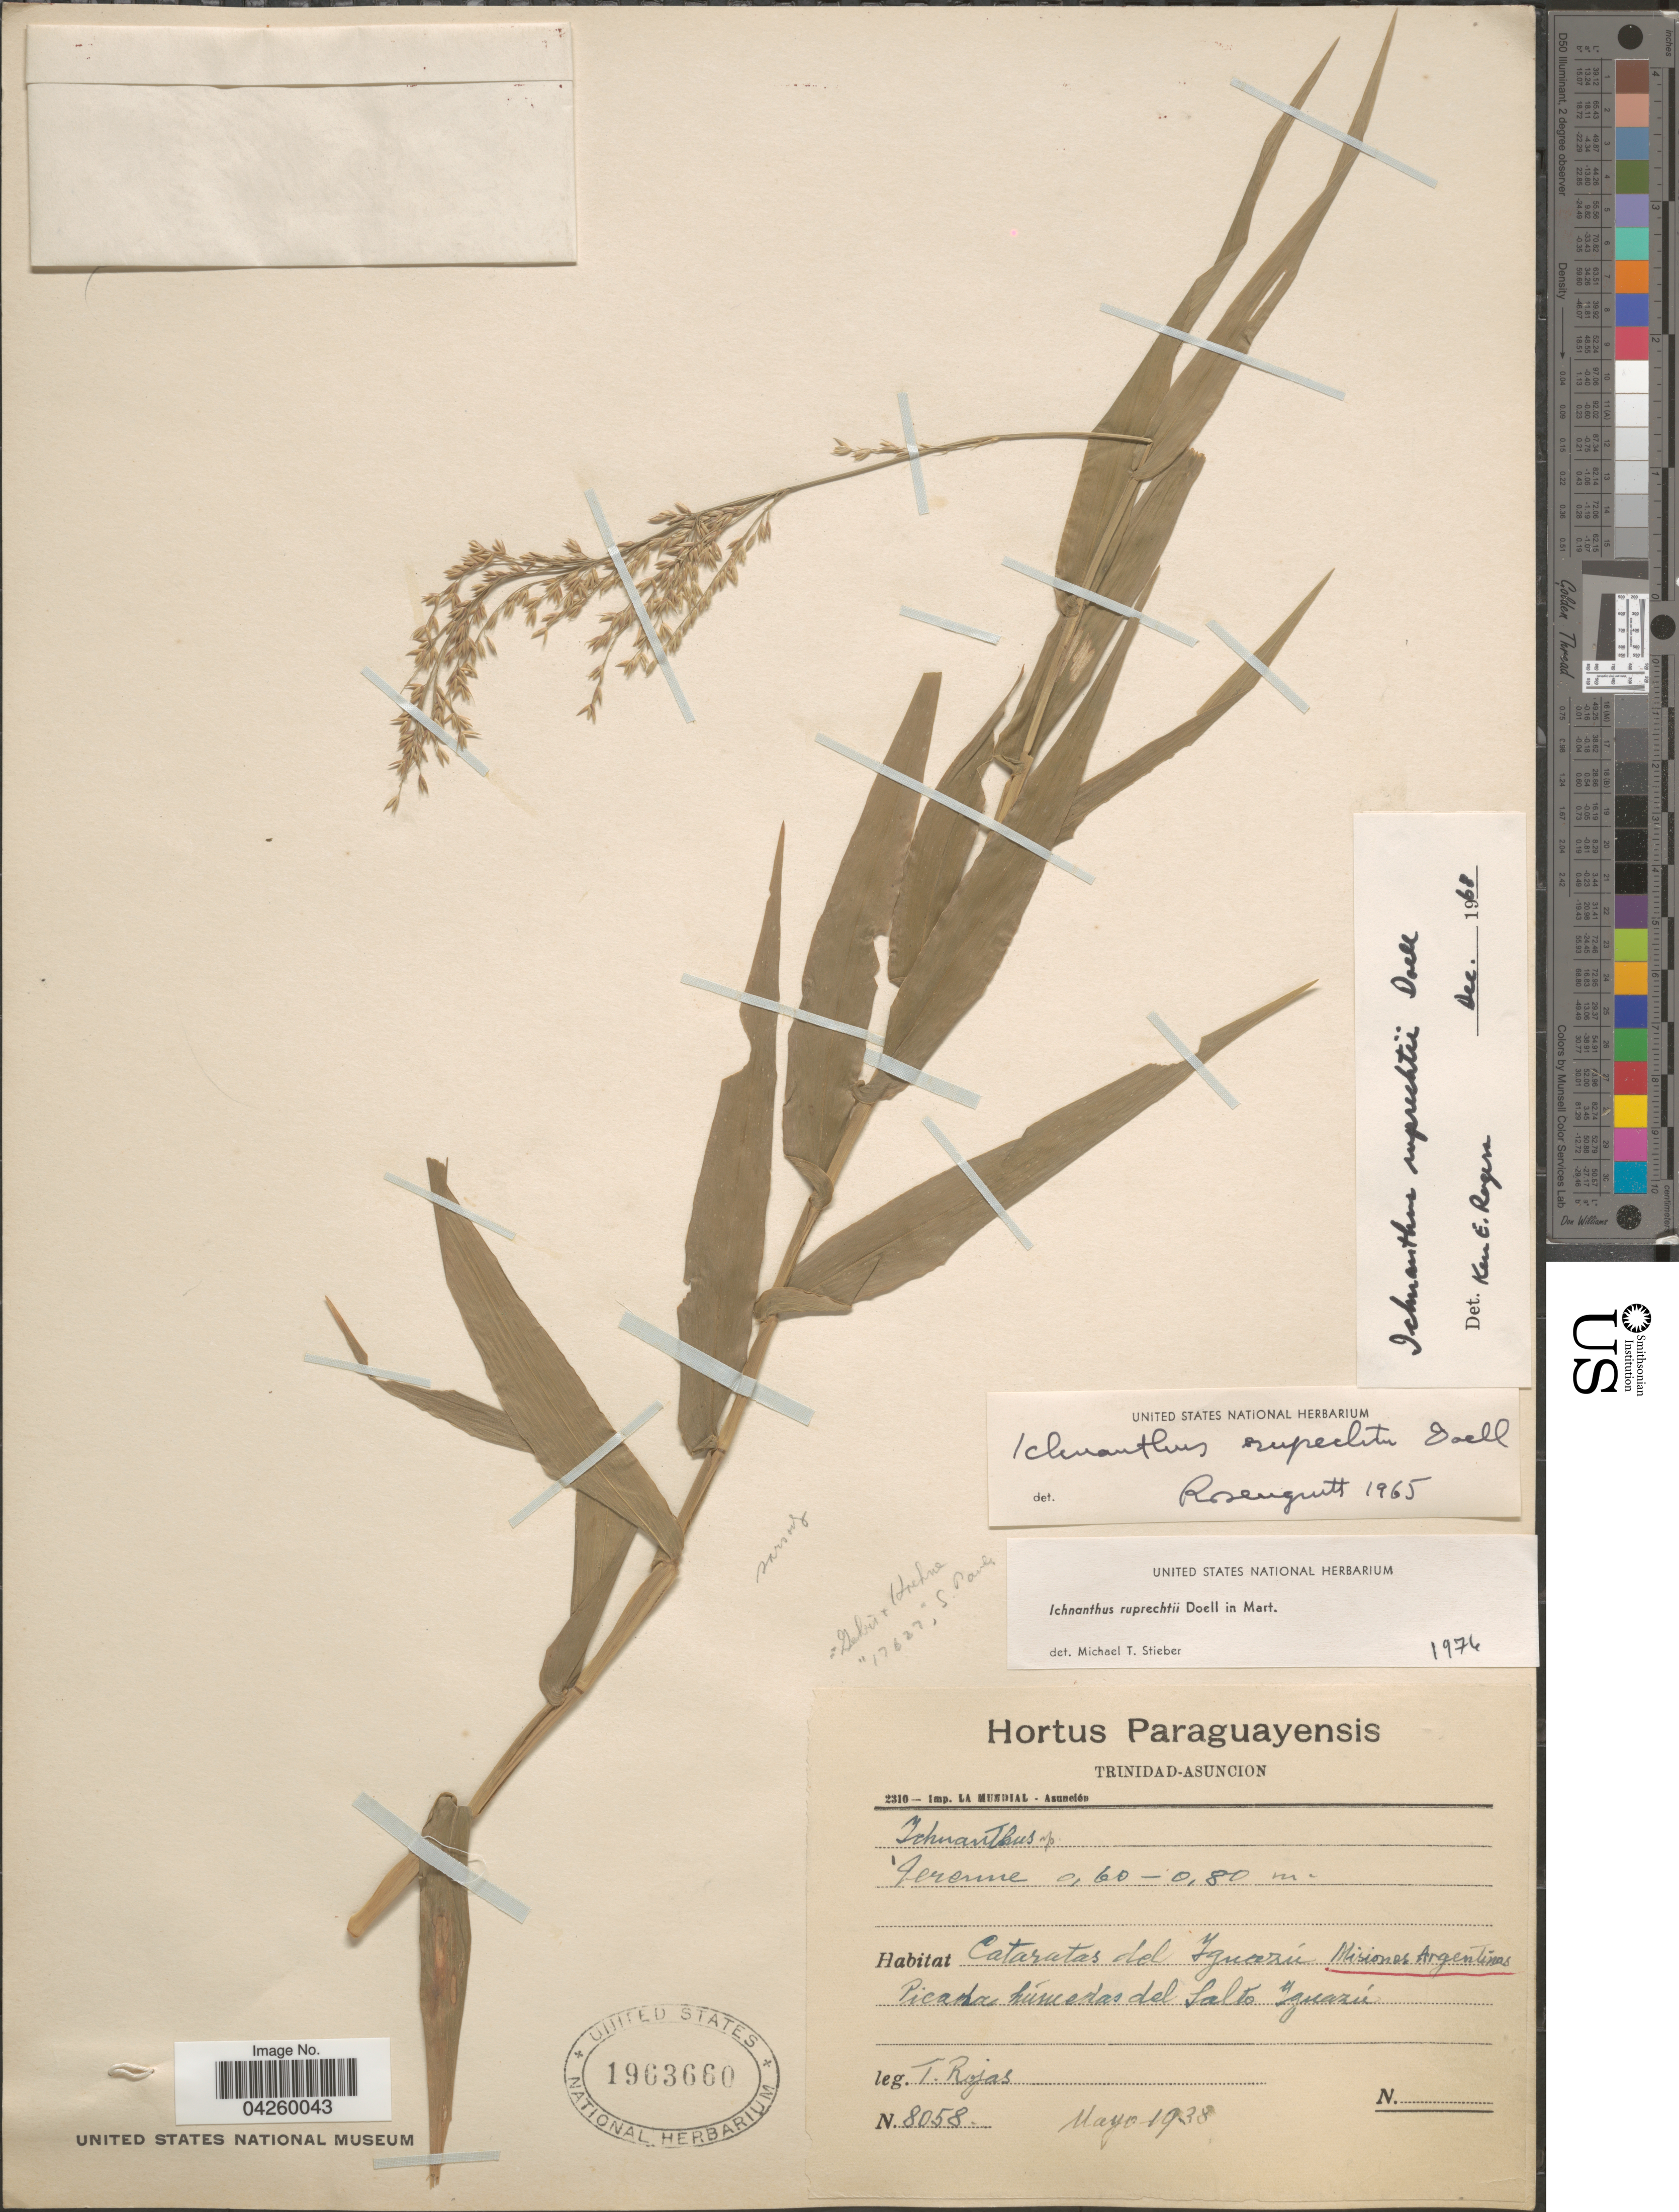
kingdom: Plantae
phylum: Tracheophyta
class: Liliopsida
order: Poales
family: Poaceae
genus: Ichnanthus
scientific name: Ichnanthus ruprechtii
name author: Döll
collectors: T. Rojas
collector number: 8058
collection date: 1938-05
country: Argentina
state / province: Misiones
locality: Cataratas del Iguazú. Picada húmedas del Salto Iguazú.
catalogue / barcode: US 1963660